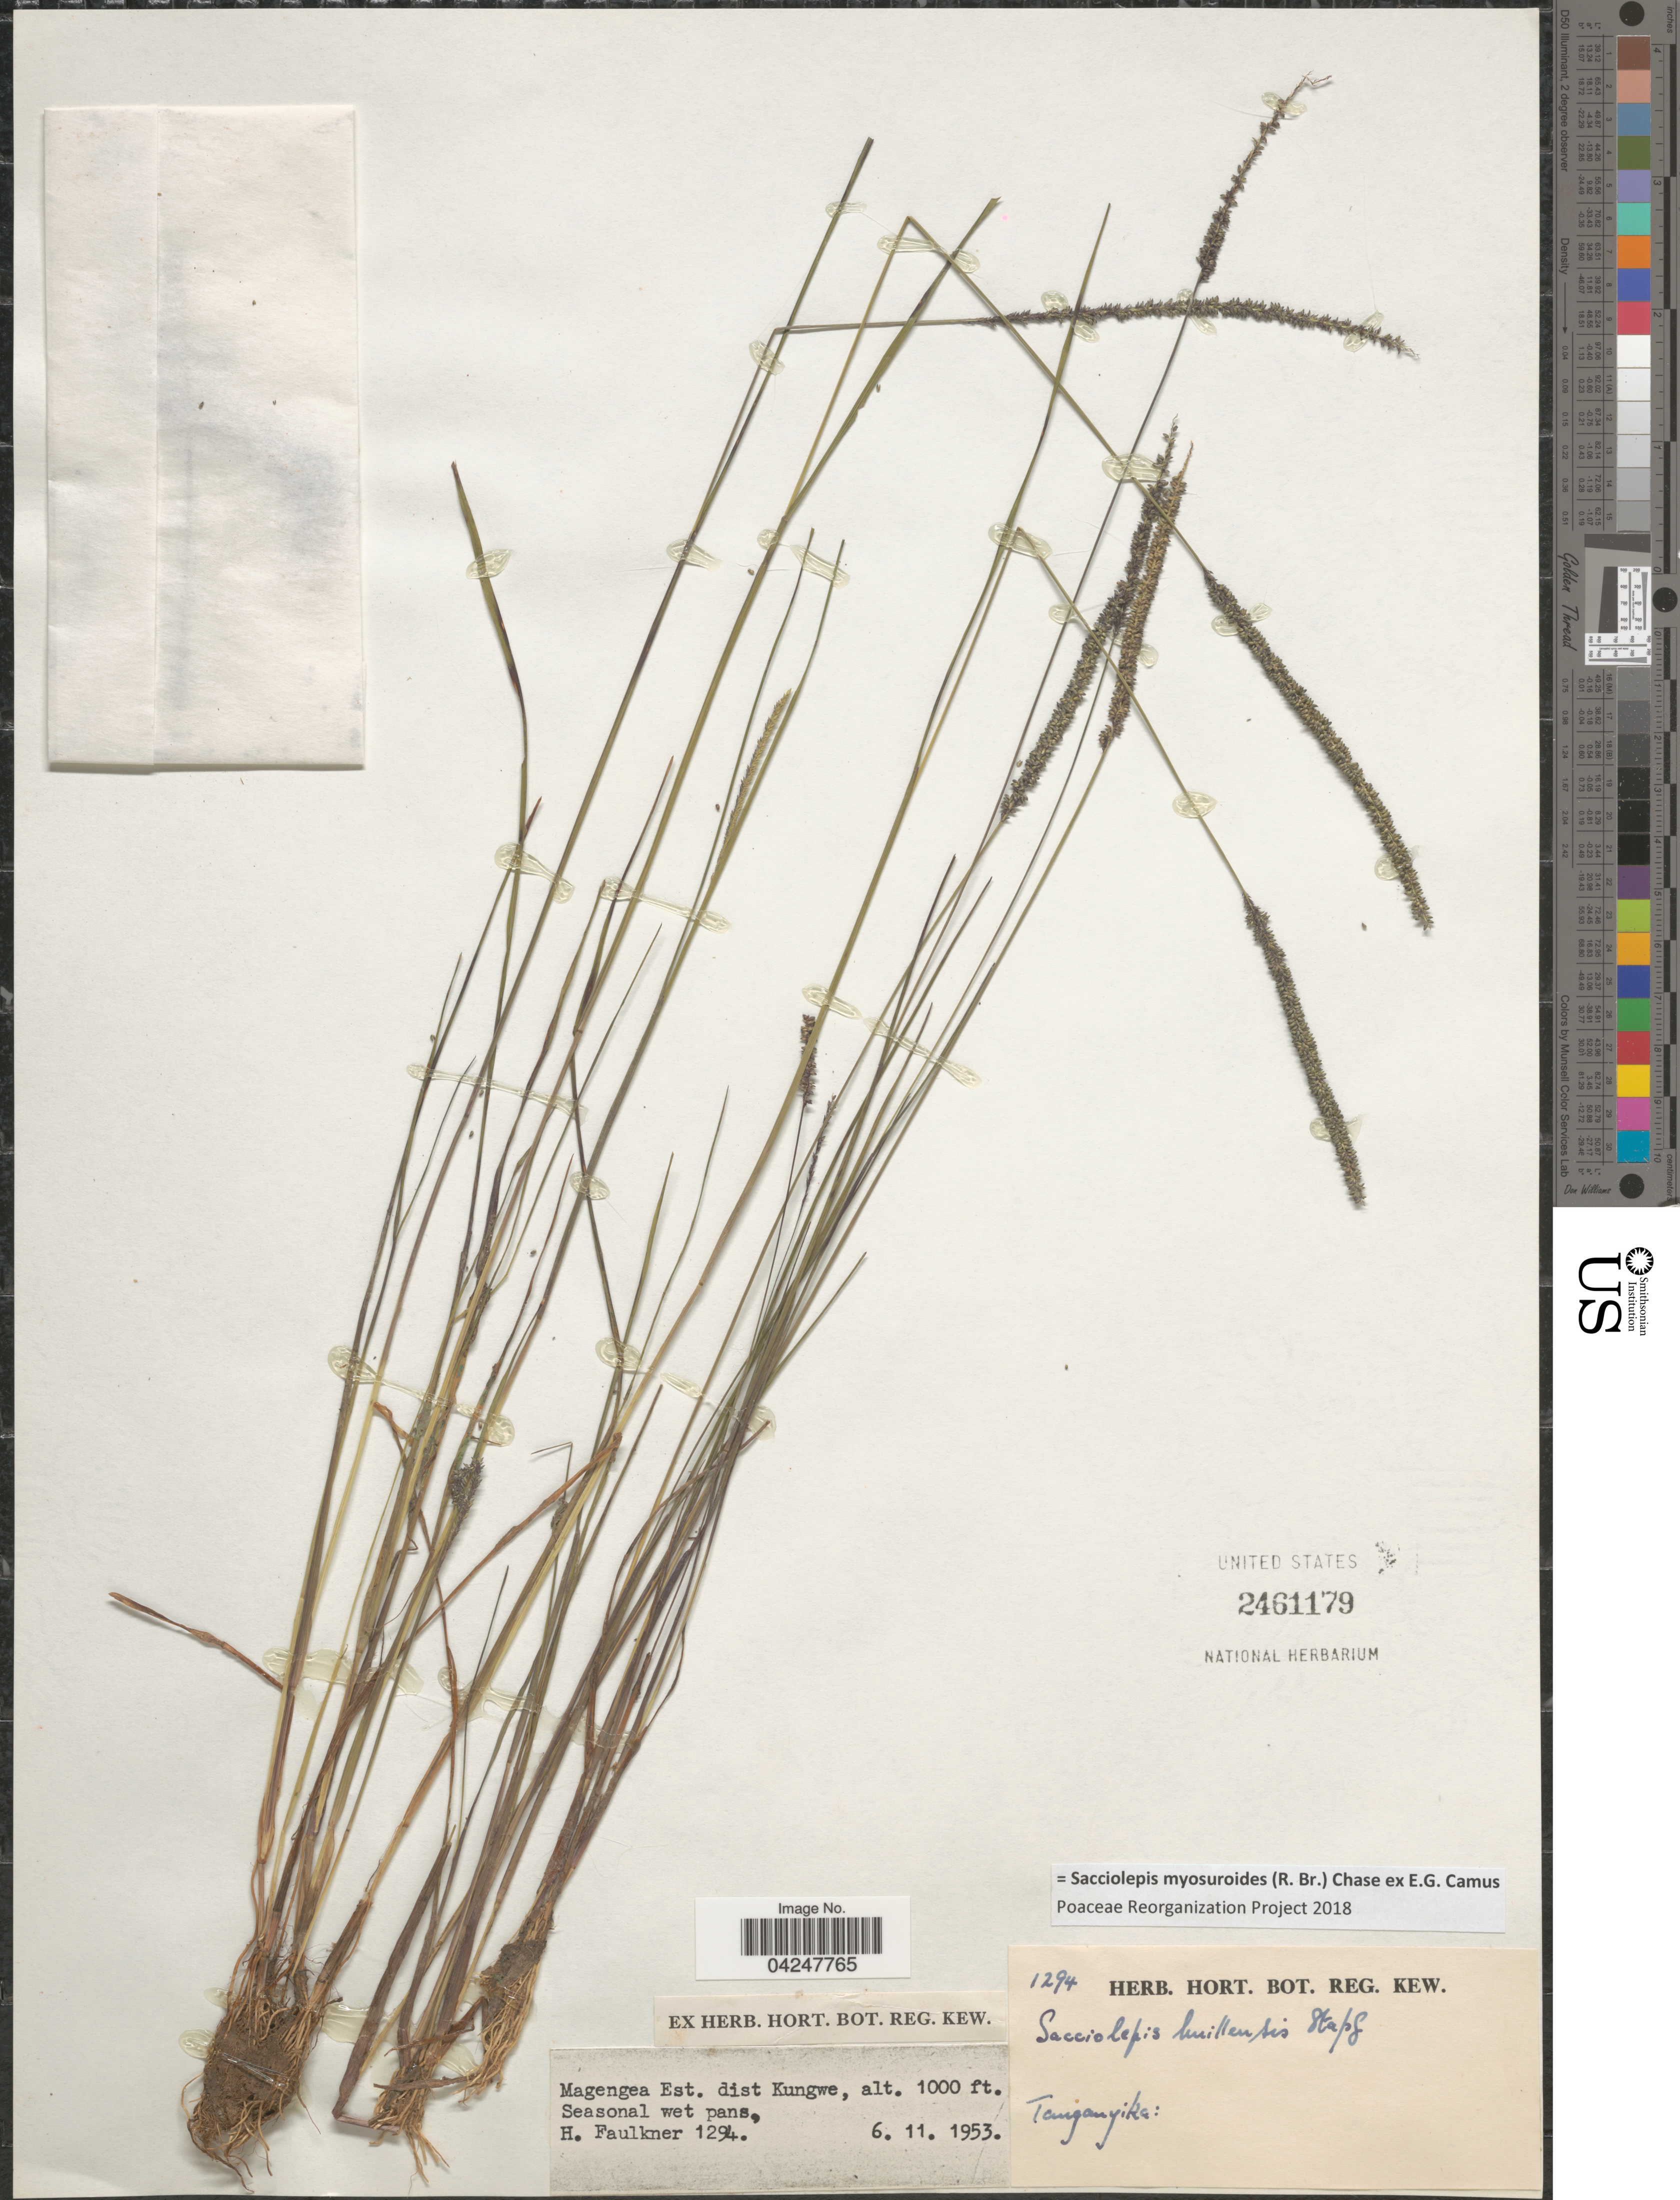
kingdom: Plantae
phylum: Tracheophyta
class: Liliopsida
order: Poales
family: Poaceae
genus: Sacciolepis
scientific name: Sacciolepis myosuroides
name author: (R. Br.) Chase ex E.G. Camus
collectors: H. Faulkner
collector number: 1294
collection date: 1953-11-06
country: Tanzania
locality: Magengea Est. dist Kungwe. Tanganyika.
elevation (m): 305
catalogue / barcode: US 2461179